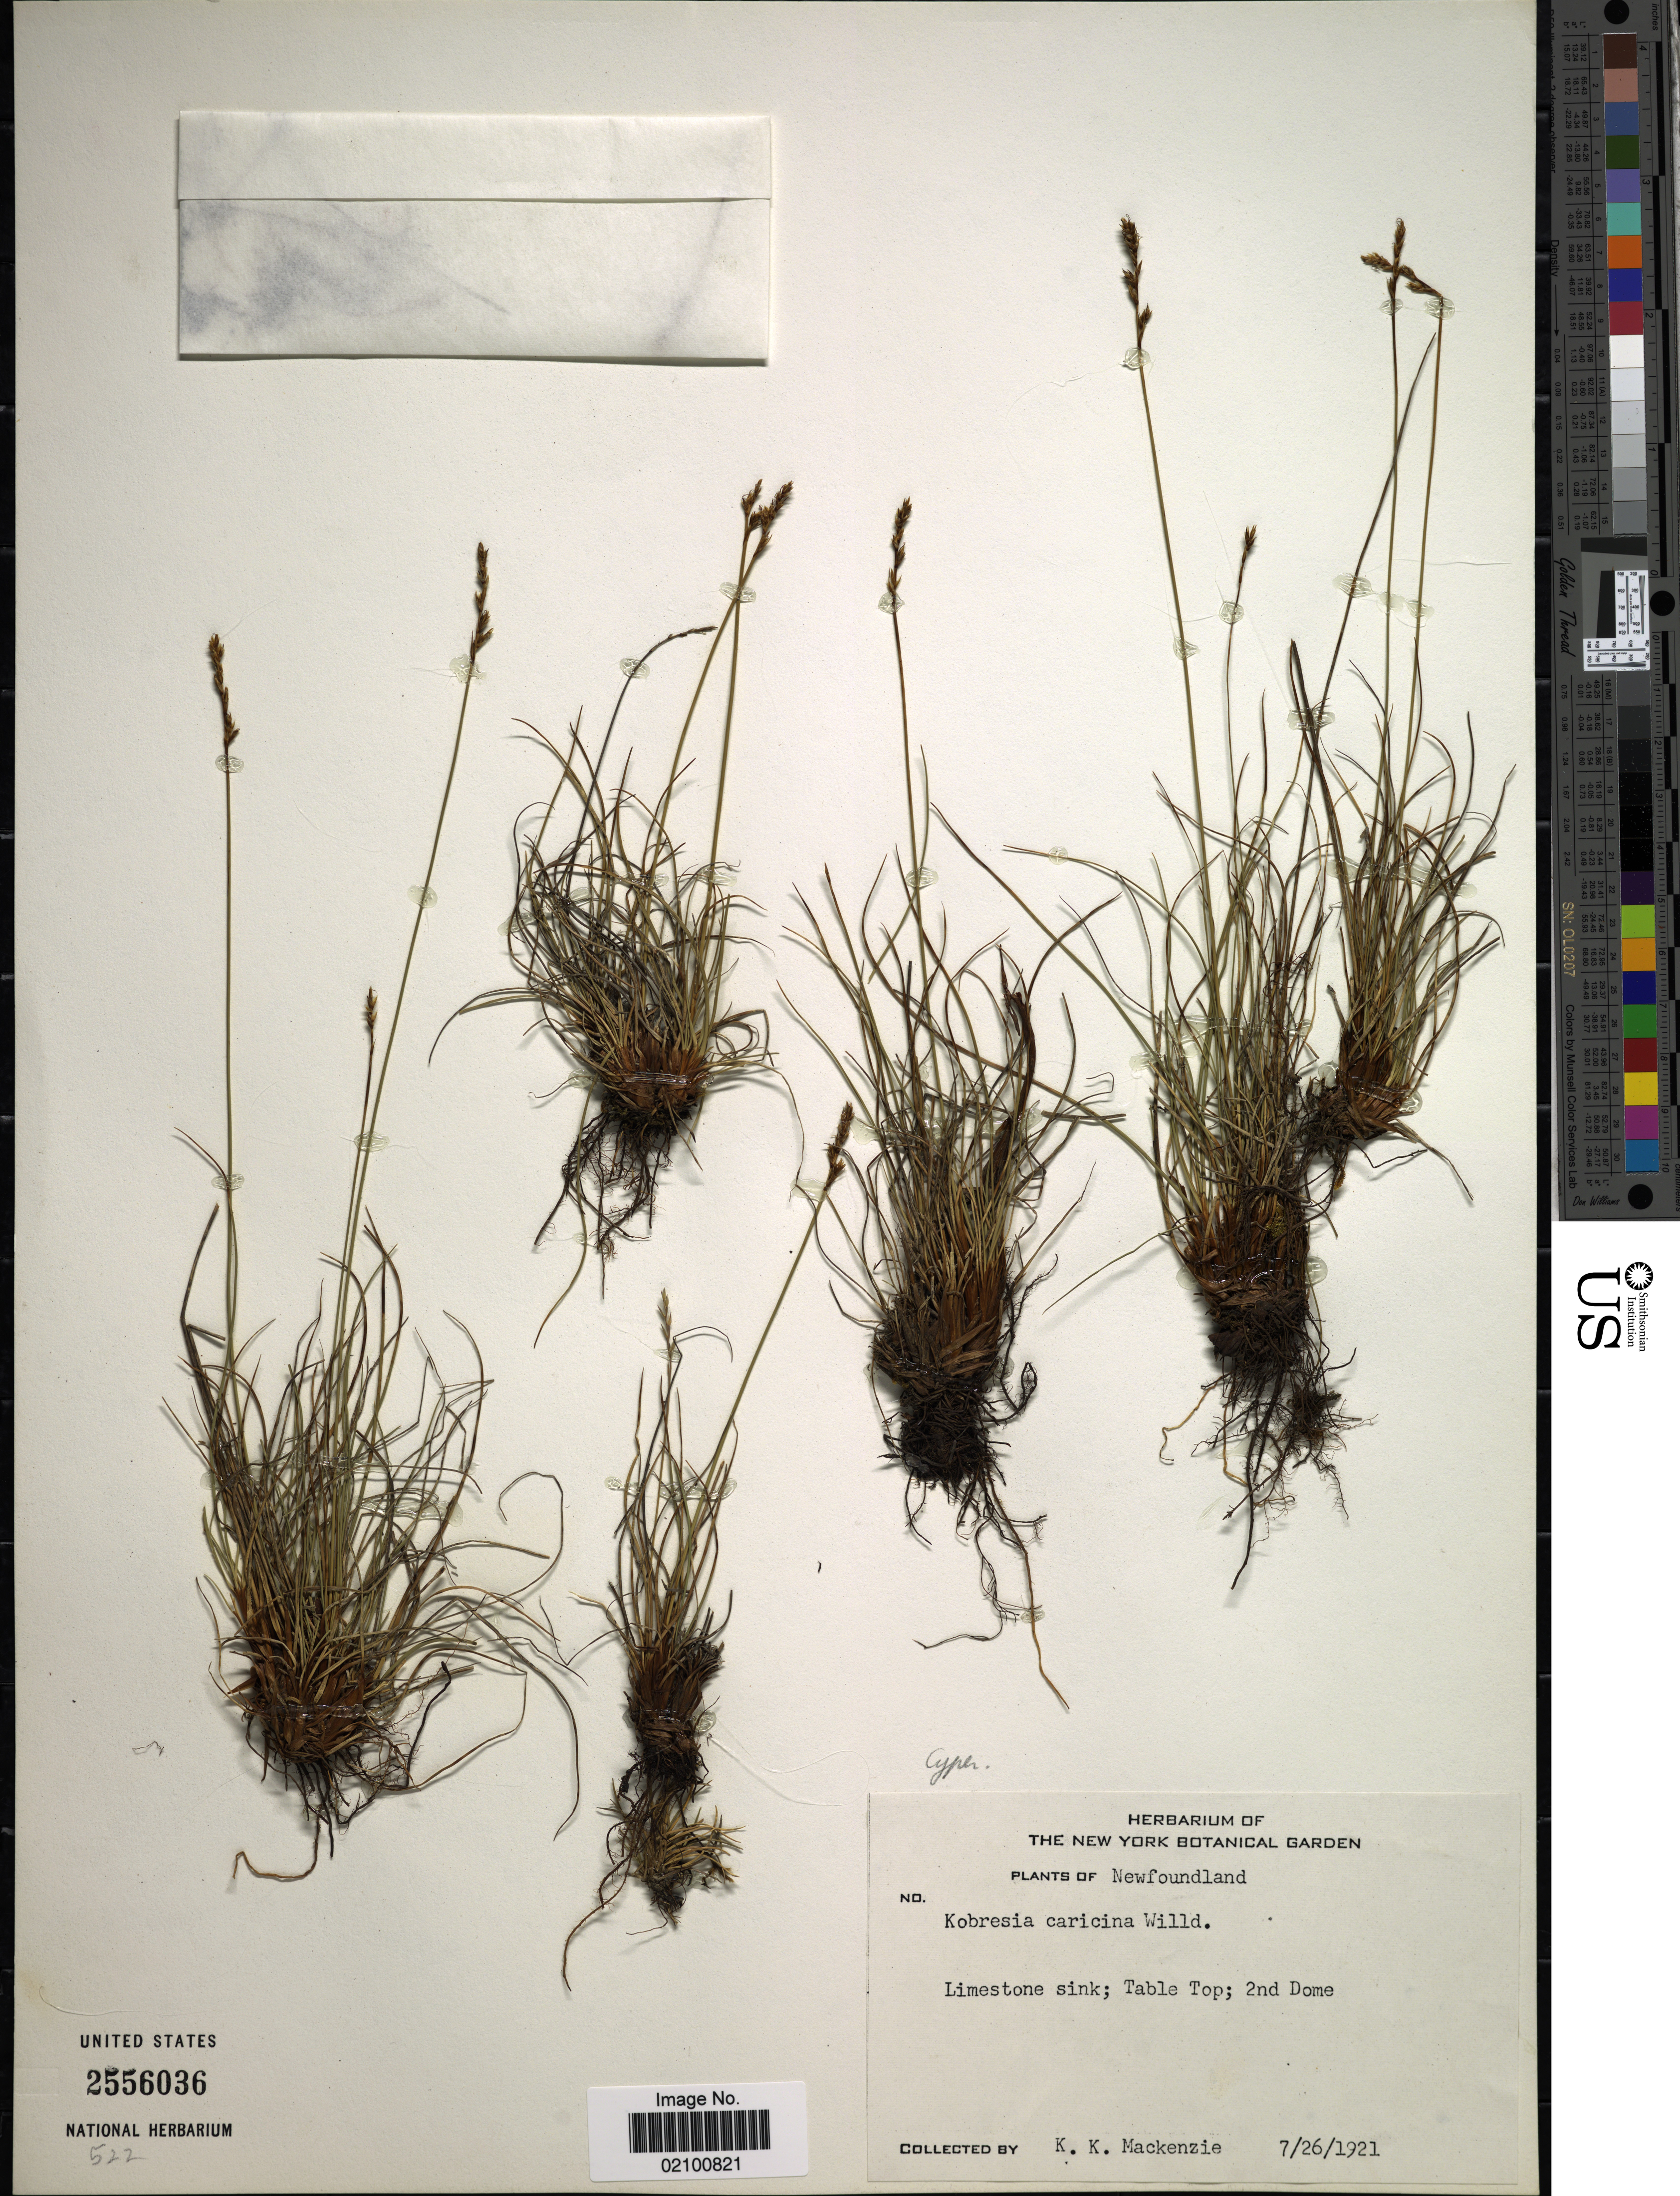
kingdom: Plantae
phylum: Tracheophyta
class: Liliopsida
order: Poales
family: Cyperaceae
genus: Carex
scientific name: Carex simpliciuscula subsp. simpliciuscula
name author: Wahlenb.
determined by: Strong, M. T., (US), Smithsonian Institution - National Museum of Natural History (UNITED STATES)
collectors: K. K. Mackenzie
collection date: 1921-07-26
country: Canada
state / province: Newfoundland and Labrador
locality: Table Top, 2nd Dome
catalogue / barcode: US 2556036